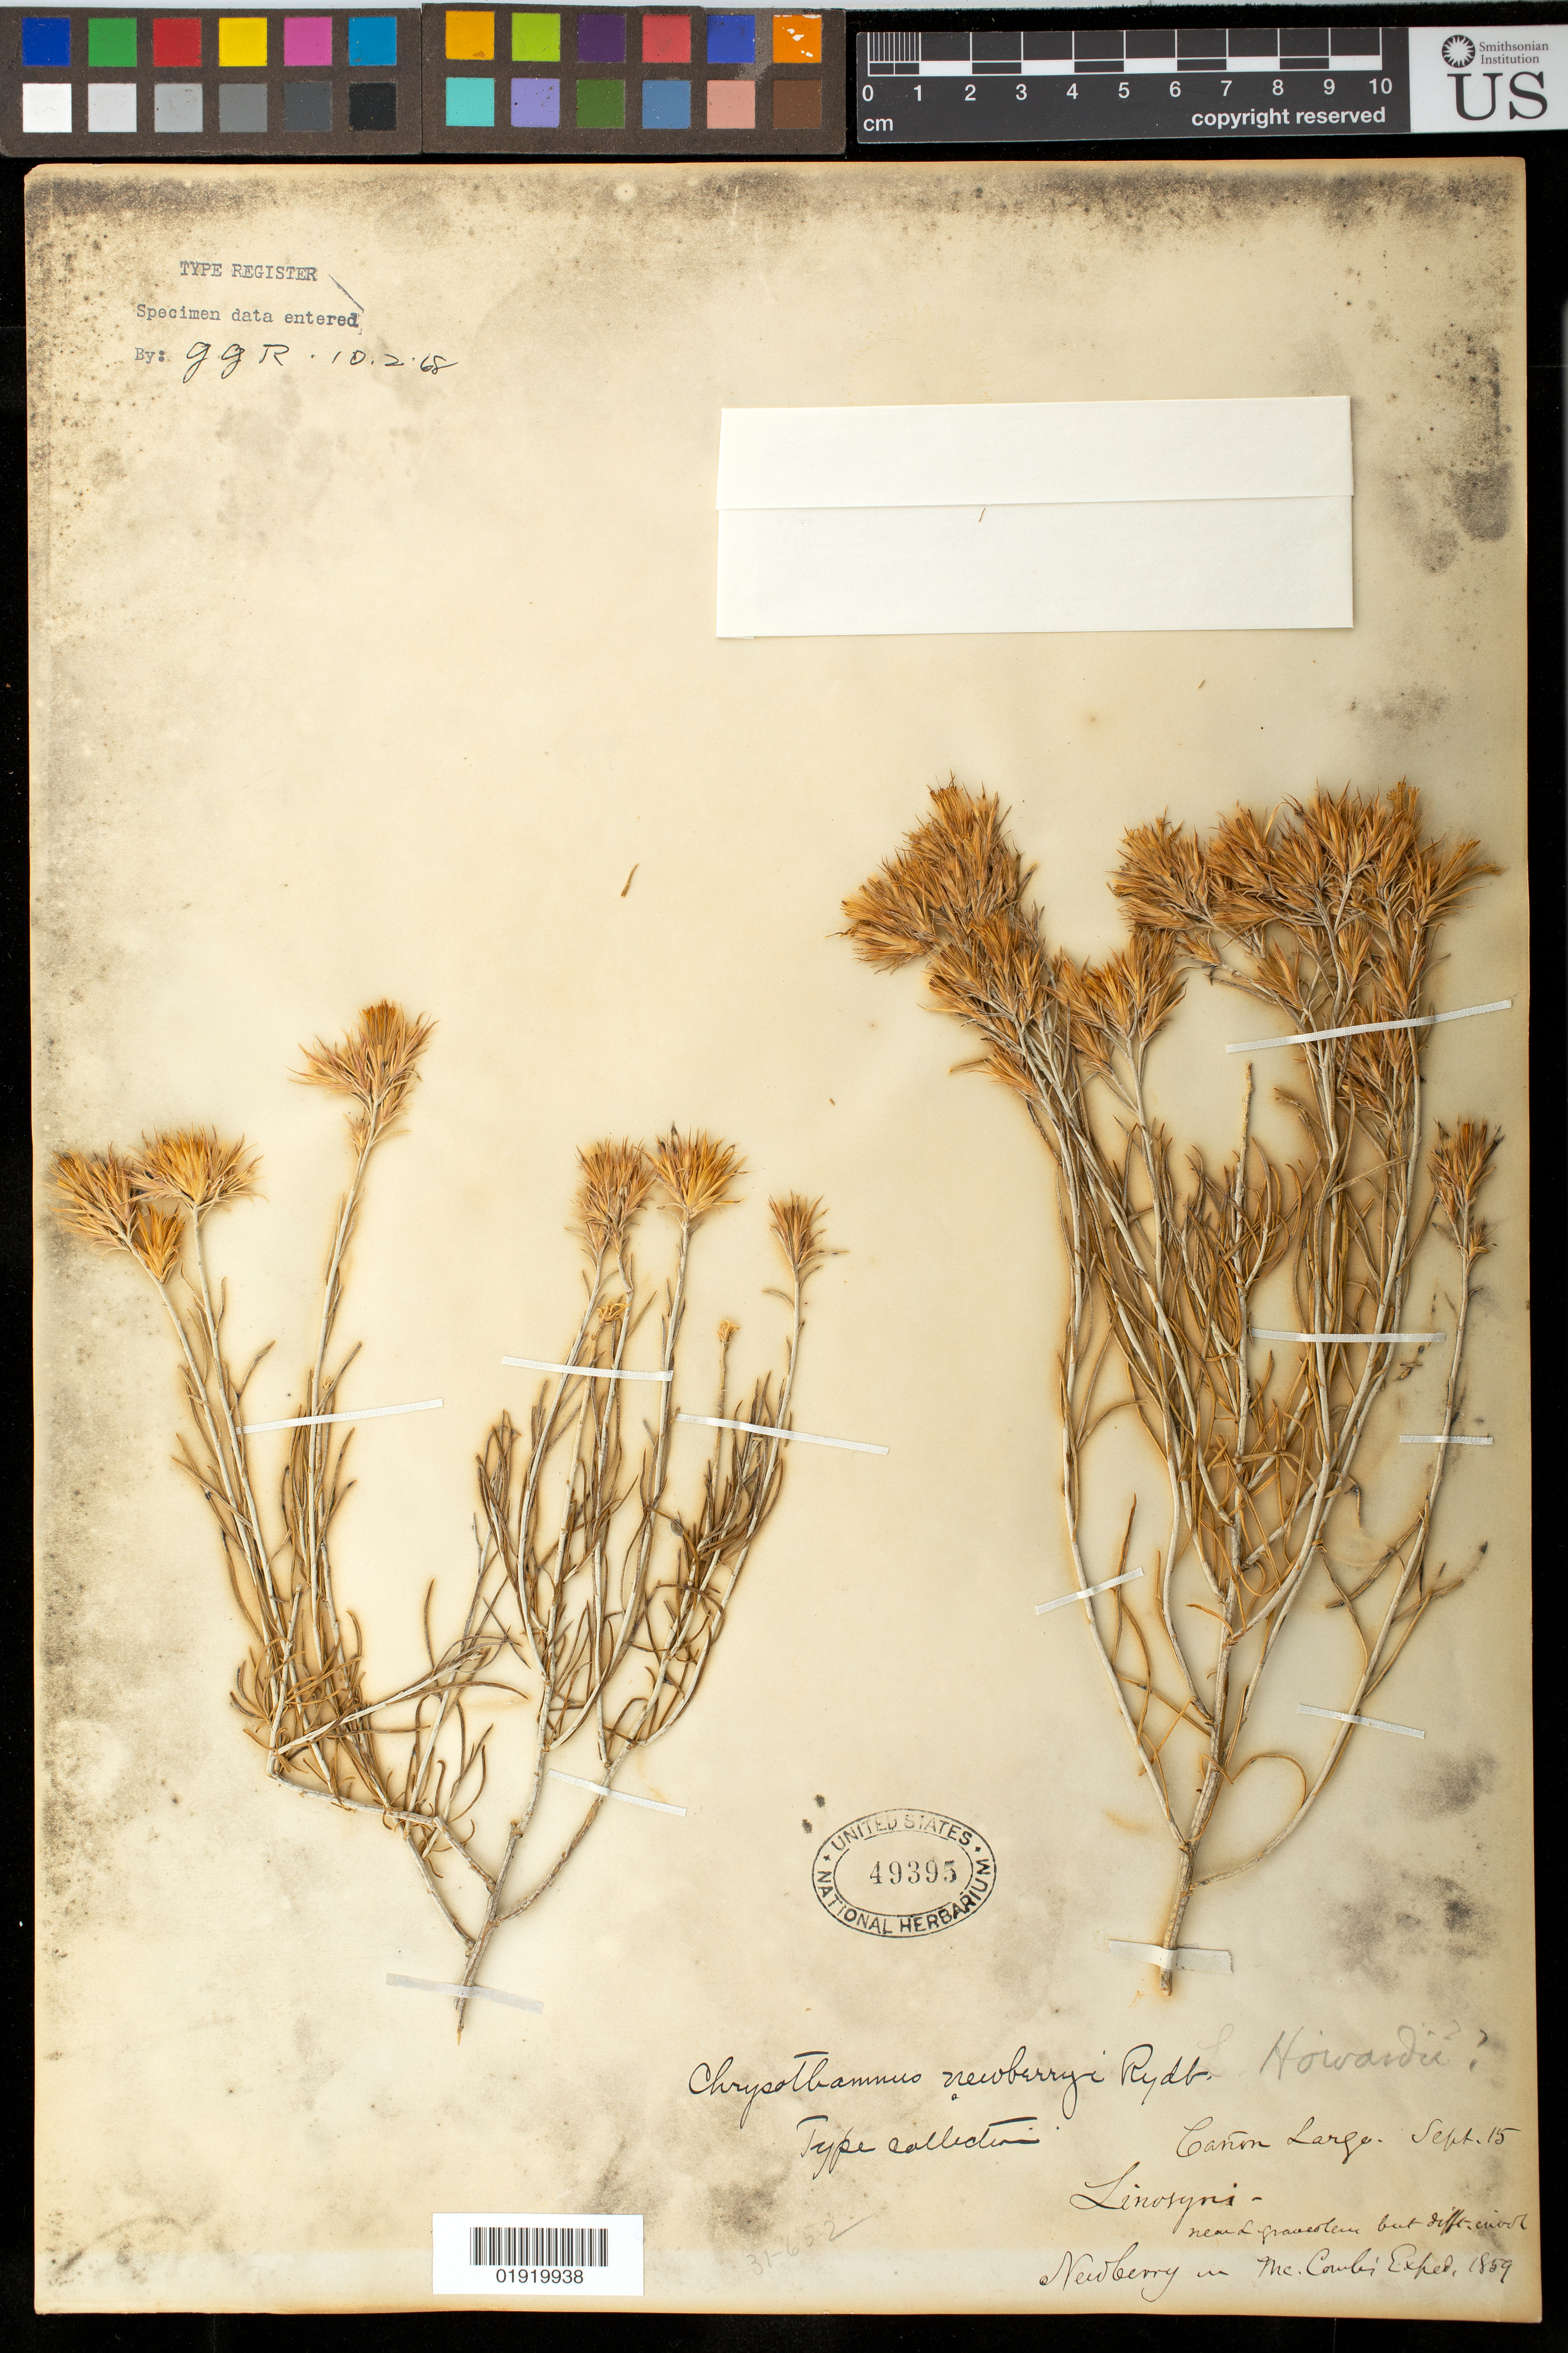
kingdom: Plantae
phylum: Tracheophyta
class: Magnoliopsida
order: Asterales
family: Asteraceae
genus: Chrysothamnus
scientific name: Chrysothamnus newberryi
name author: Rydb.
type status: Isotype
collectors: J. S. Newberry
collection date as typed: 15 Sep 1859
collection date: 1859-09-15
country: United States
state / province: New Mexico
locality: Canyon Largo.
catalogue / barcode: US 49395